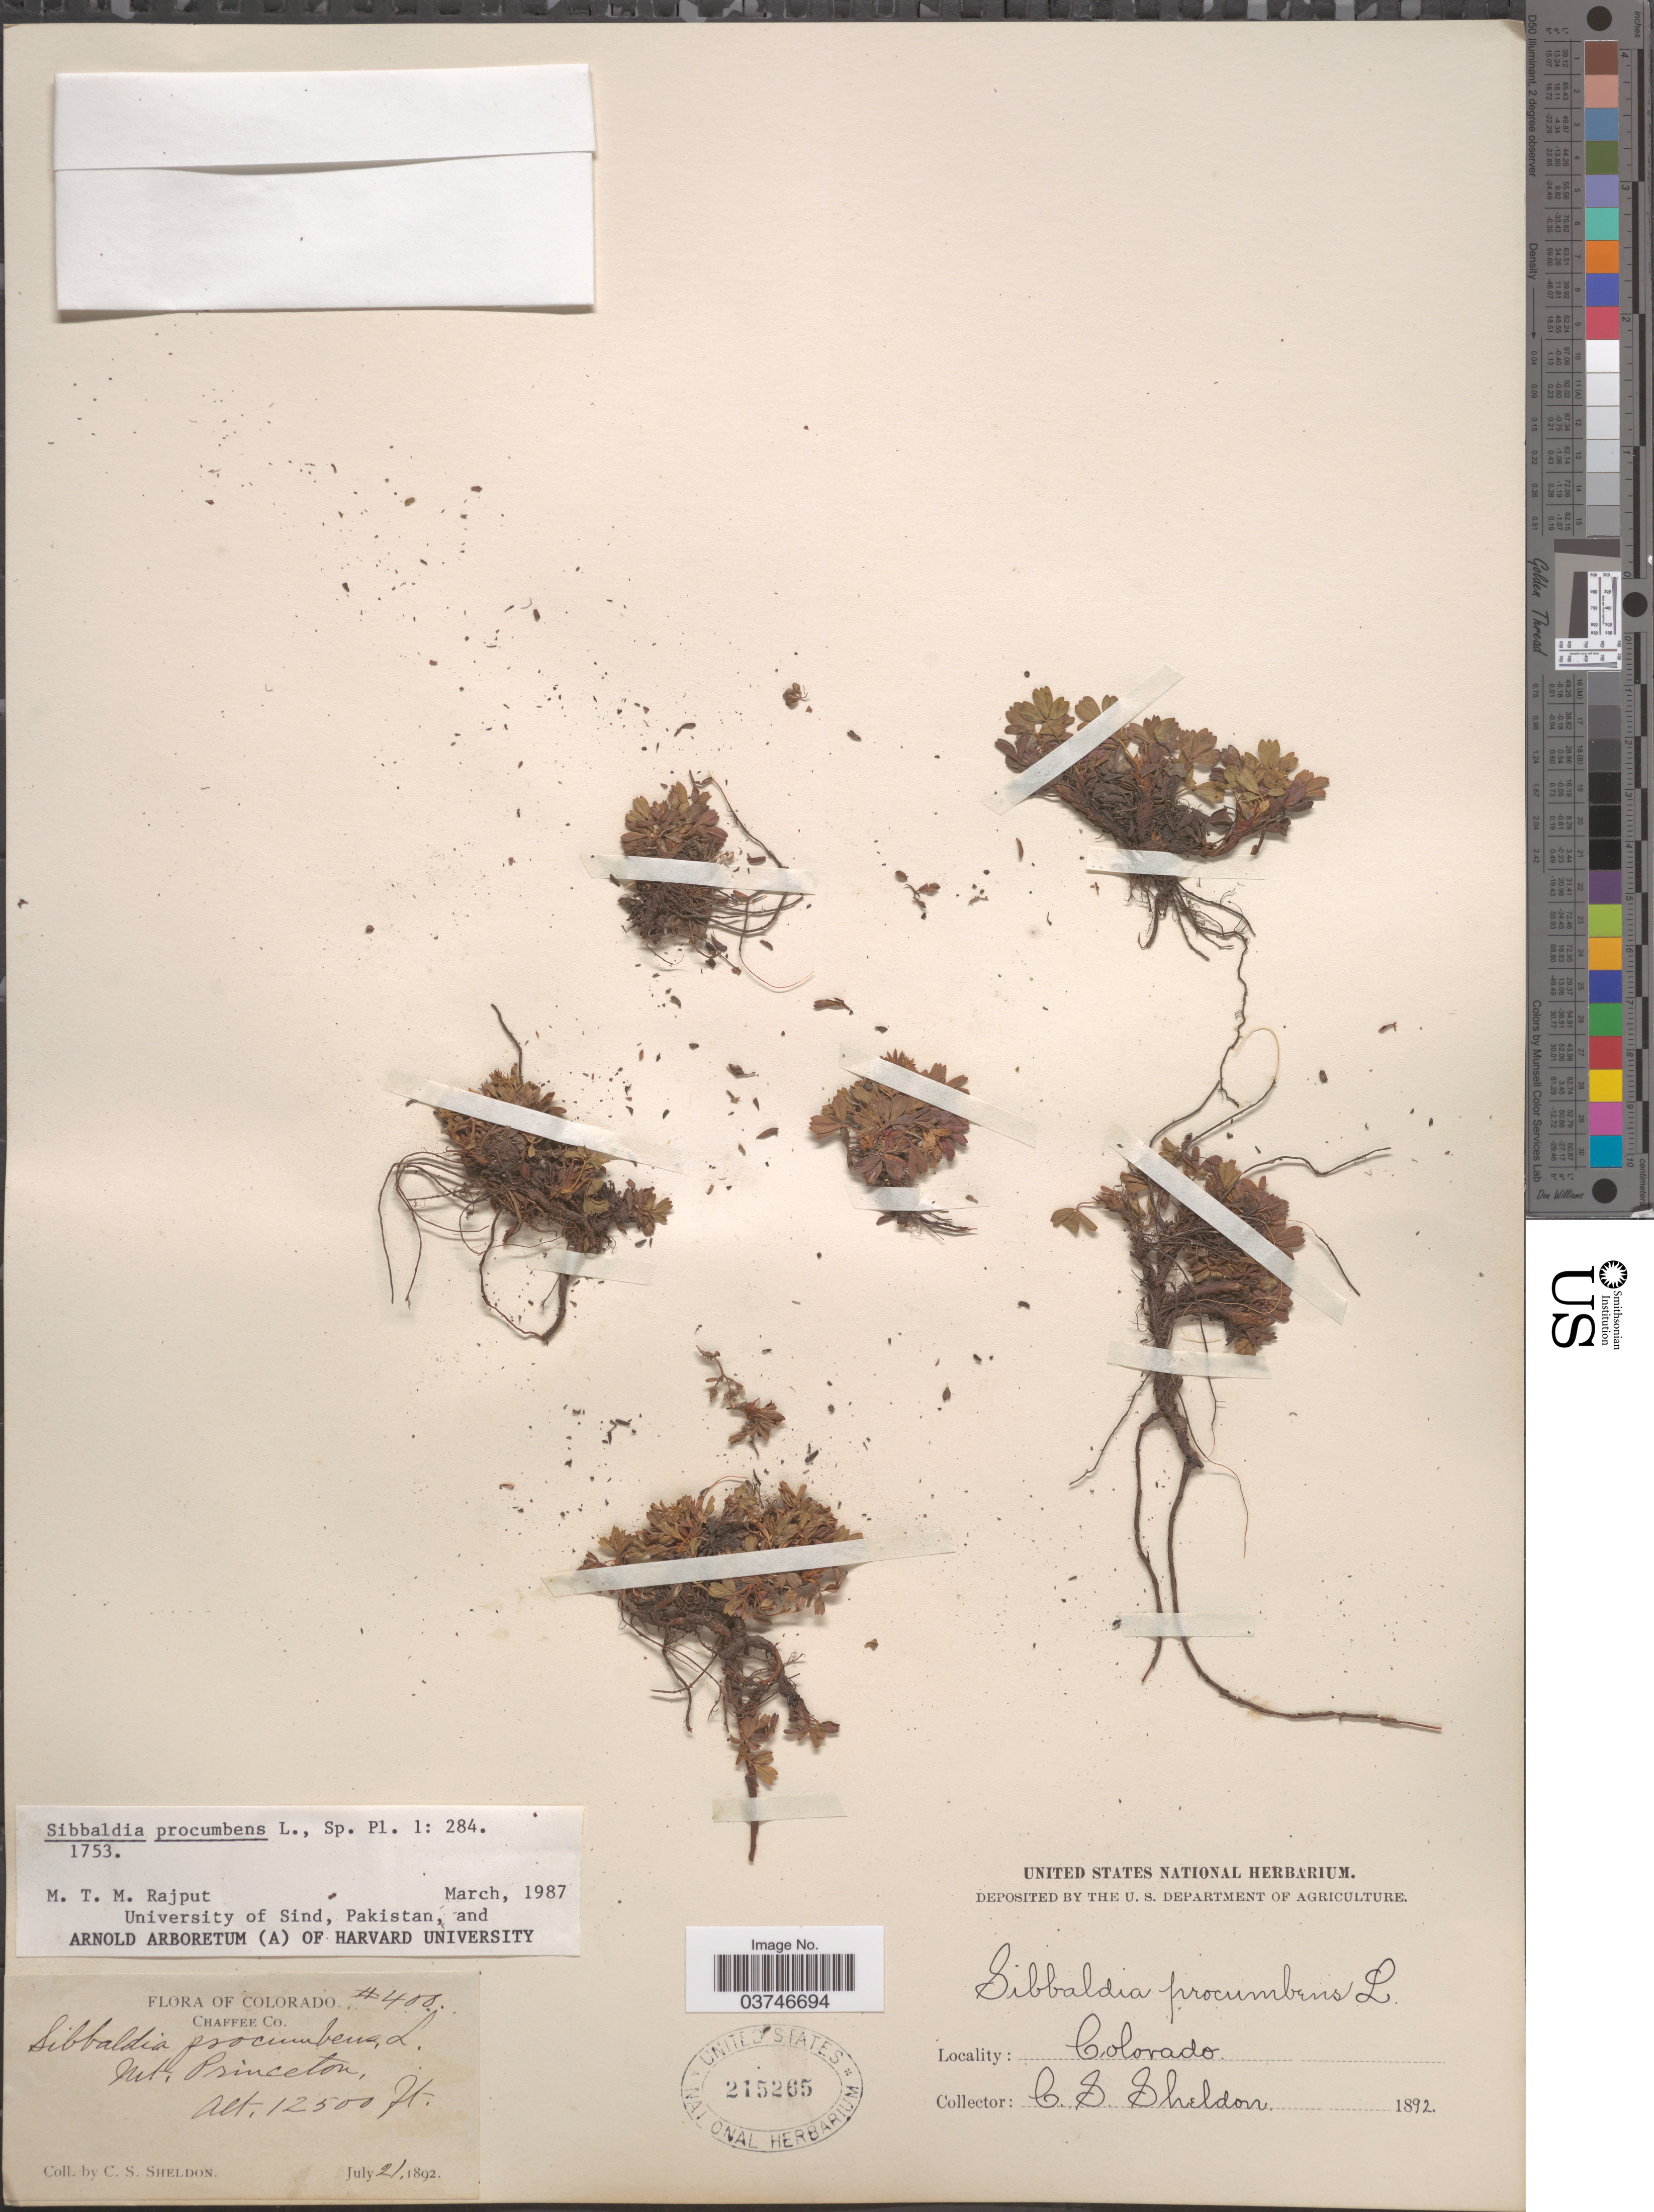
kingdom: Plantae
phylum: Tracheophyta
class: Magnoliopsida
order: Rosales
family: Rosaceae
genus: Sibbaldia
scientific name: Sibbaldia procumbens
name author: L.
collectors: C. S. Sheldon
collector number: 400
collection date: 1892-07-21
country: United States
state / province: Colorado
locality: Chaffee Co. Mt. Princeton.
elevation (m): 3810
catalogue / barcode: US 215265